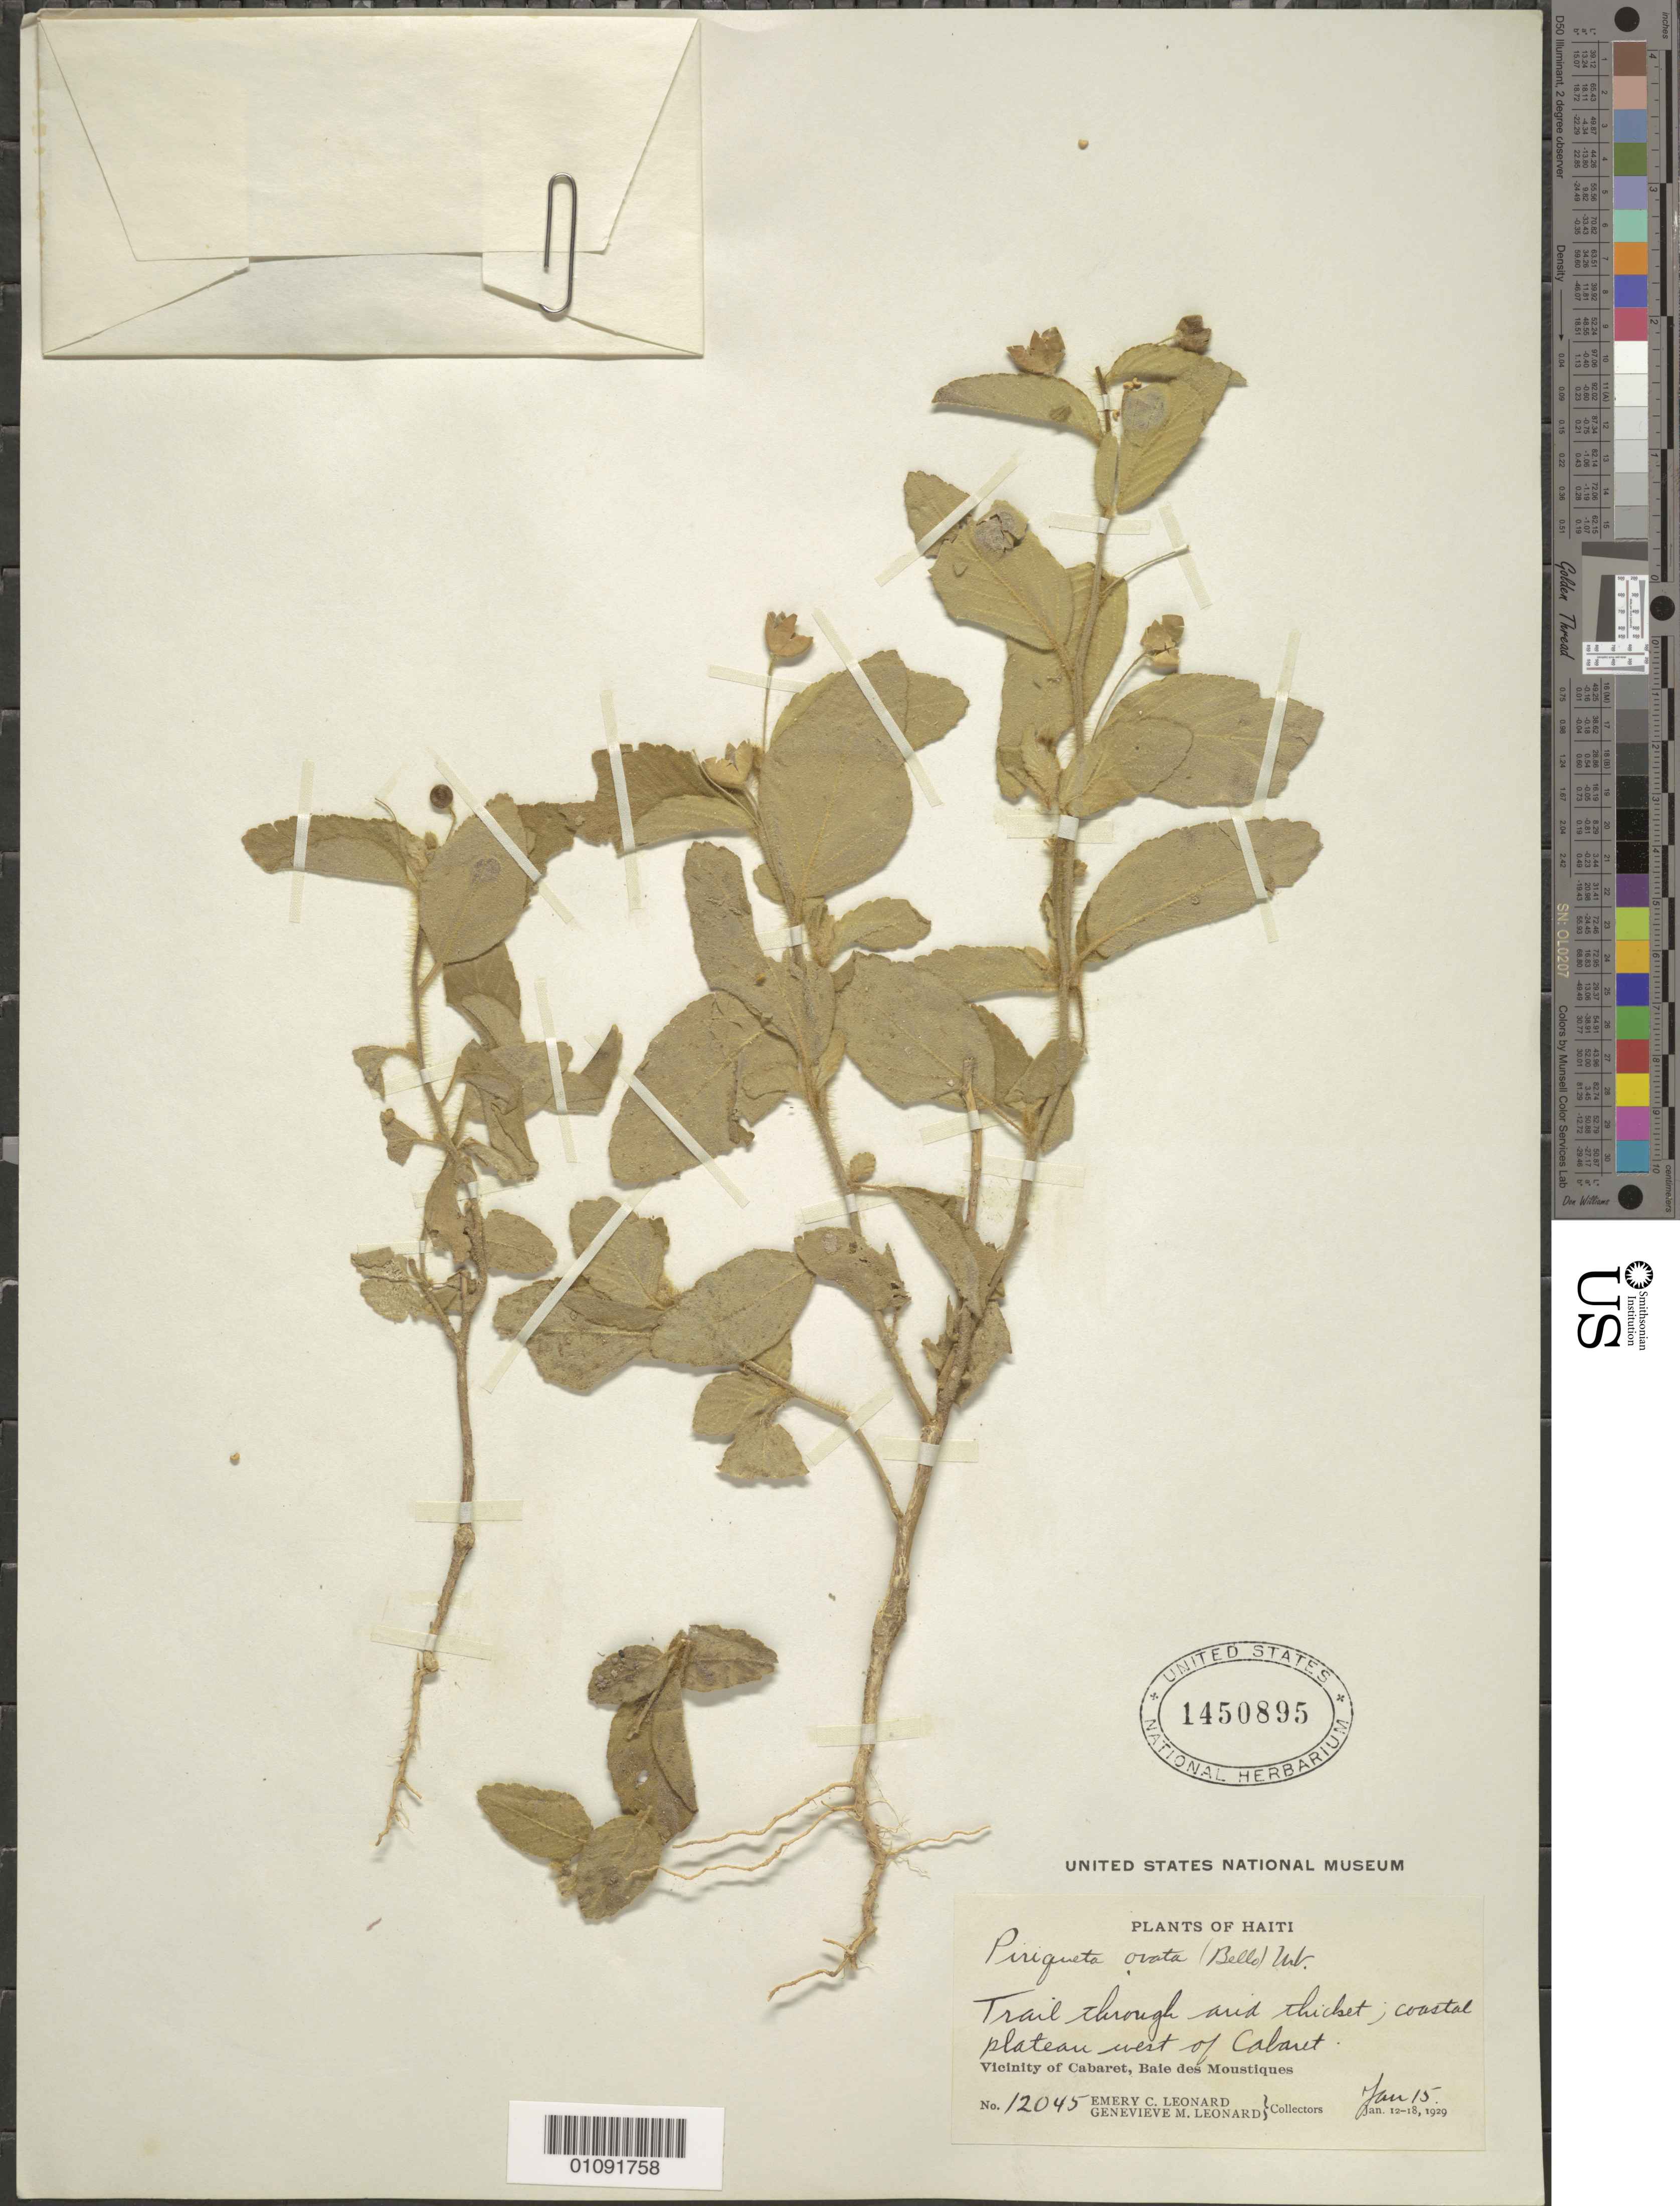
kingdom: Plantae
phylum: Tracheophyta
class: Magnoliopsida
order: Malpighiales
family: Turneraceae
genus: Piriqueta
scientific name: Piriqueta racemosa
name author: (Jacq.) Sweet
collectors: E. C. Leonard & G. M. Leonard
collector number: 12045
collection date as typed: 15 Jan 1929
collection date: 1929-01-15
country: Haiti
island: Hispaniola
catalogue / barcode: US 1450895